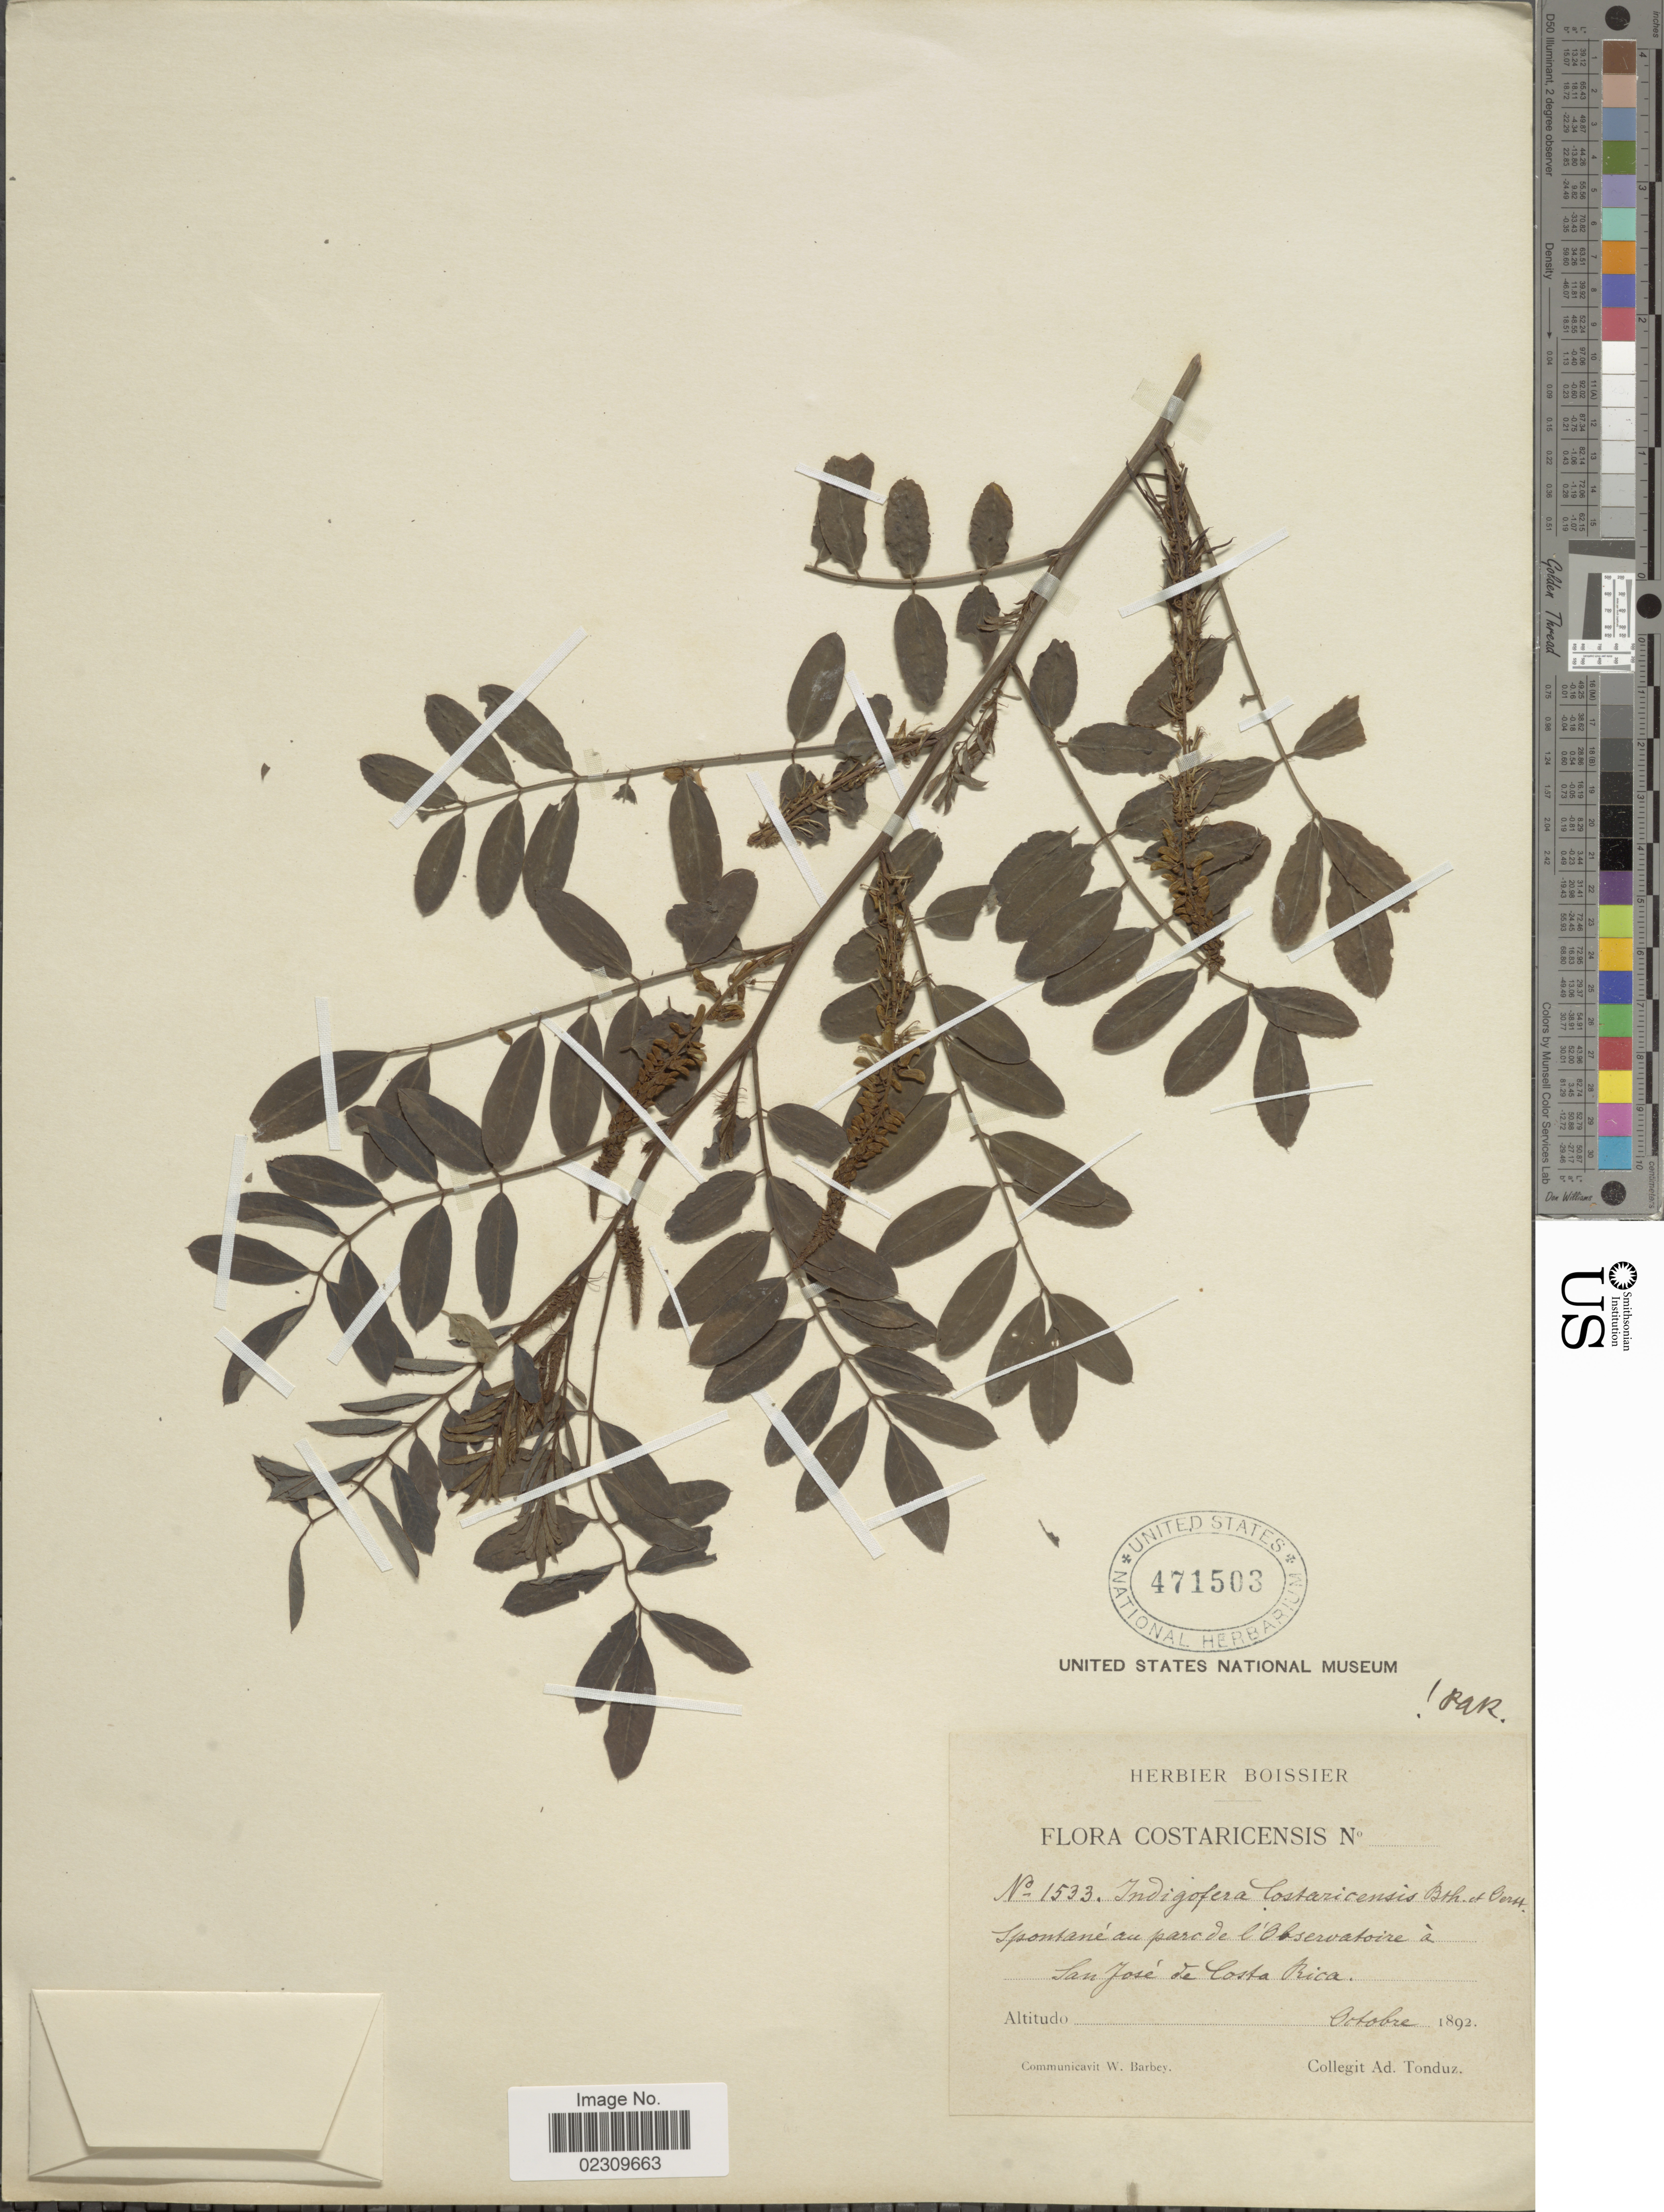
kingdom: Plantae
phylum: Tracheophyta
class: Magnoliopsida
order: Fabales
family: Fabaceae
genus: Indigofera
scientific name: Indigofera costaricensis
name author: Benth.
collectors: A. Tonduz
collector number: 1533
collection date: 1892-10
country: Costa Rica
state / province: San José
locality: Spontané au parc de l'Observatoire à San José de Costa Rica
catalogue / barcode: US 471503